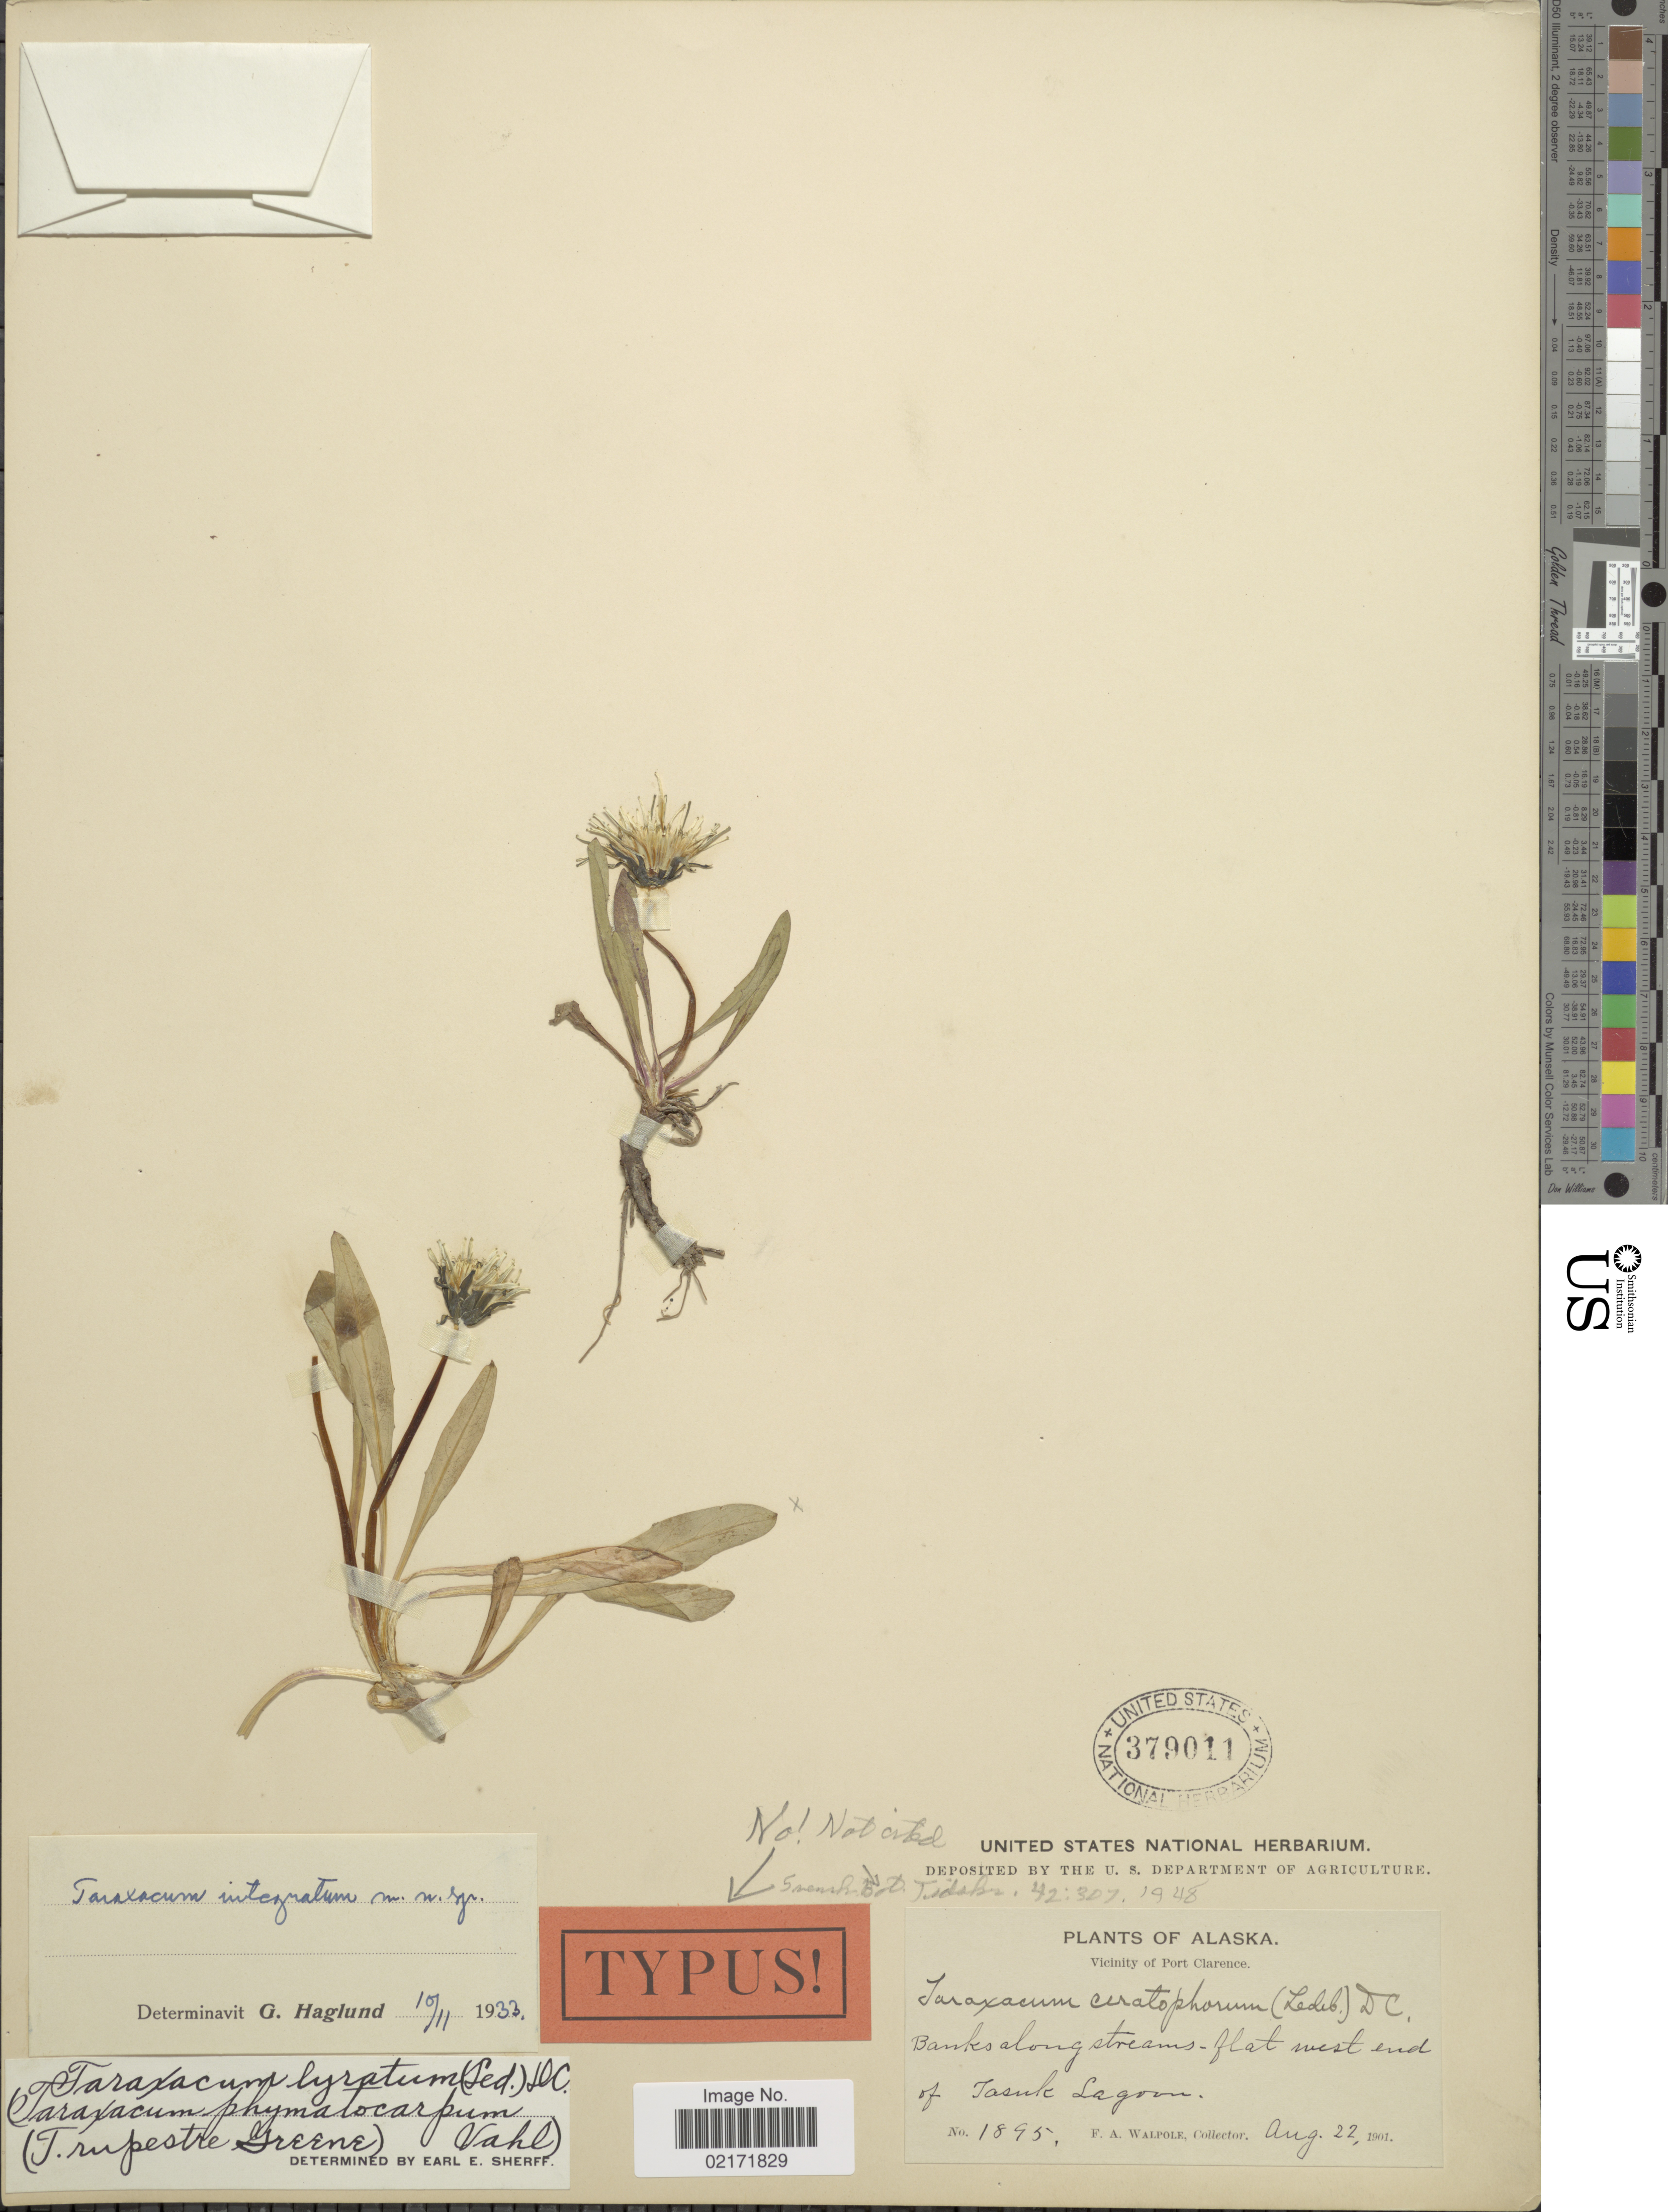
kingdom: Plantae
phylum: Tracheophyta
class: Magnoliopsida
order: Asterales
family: Asteraceae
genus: Taraxacum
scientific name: Taraxacum integratum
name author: G.E. Haglund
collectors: F. Walpole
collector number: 1895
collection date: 1901-08-22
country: United States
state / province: Alaska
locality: Vicinity of Port Clarence, banks along streams-flat west end of Tasuk Lagoon.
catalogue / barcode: US 379011